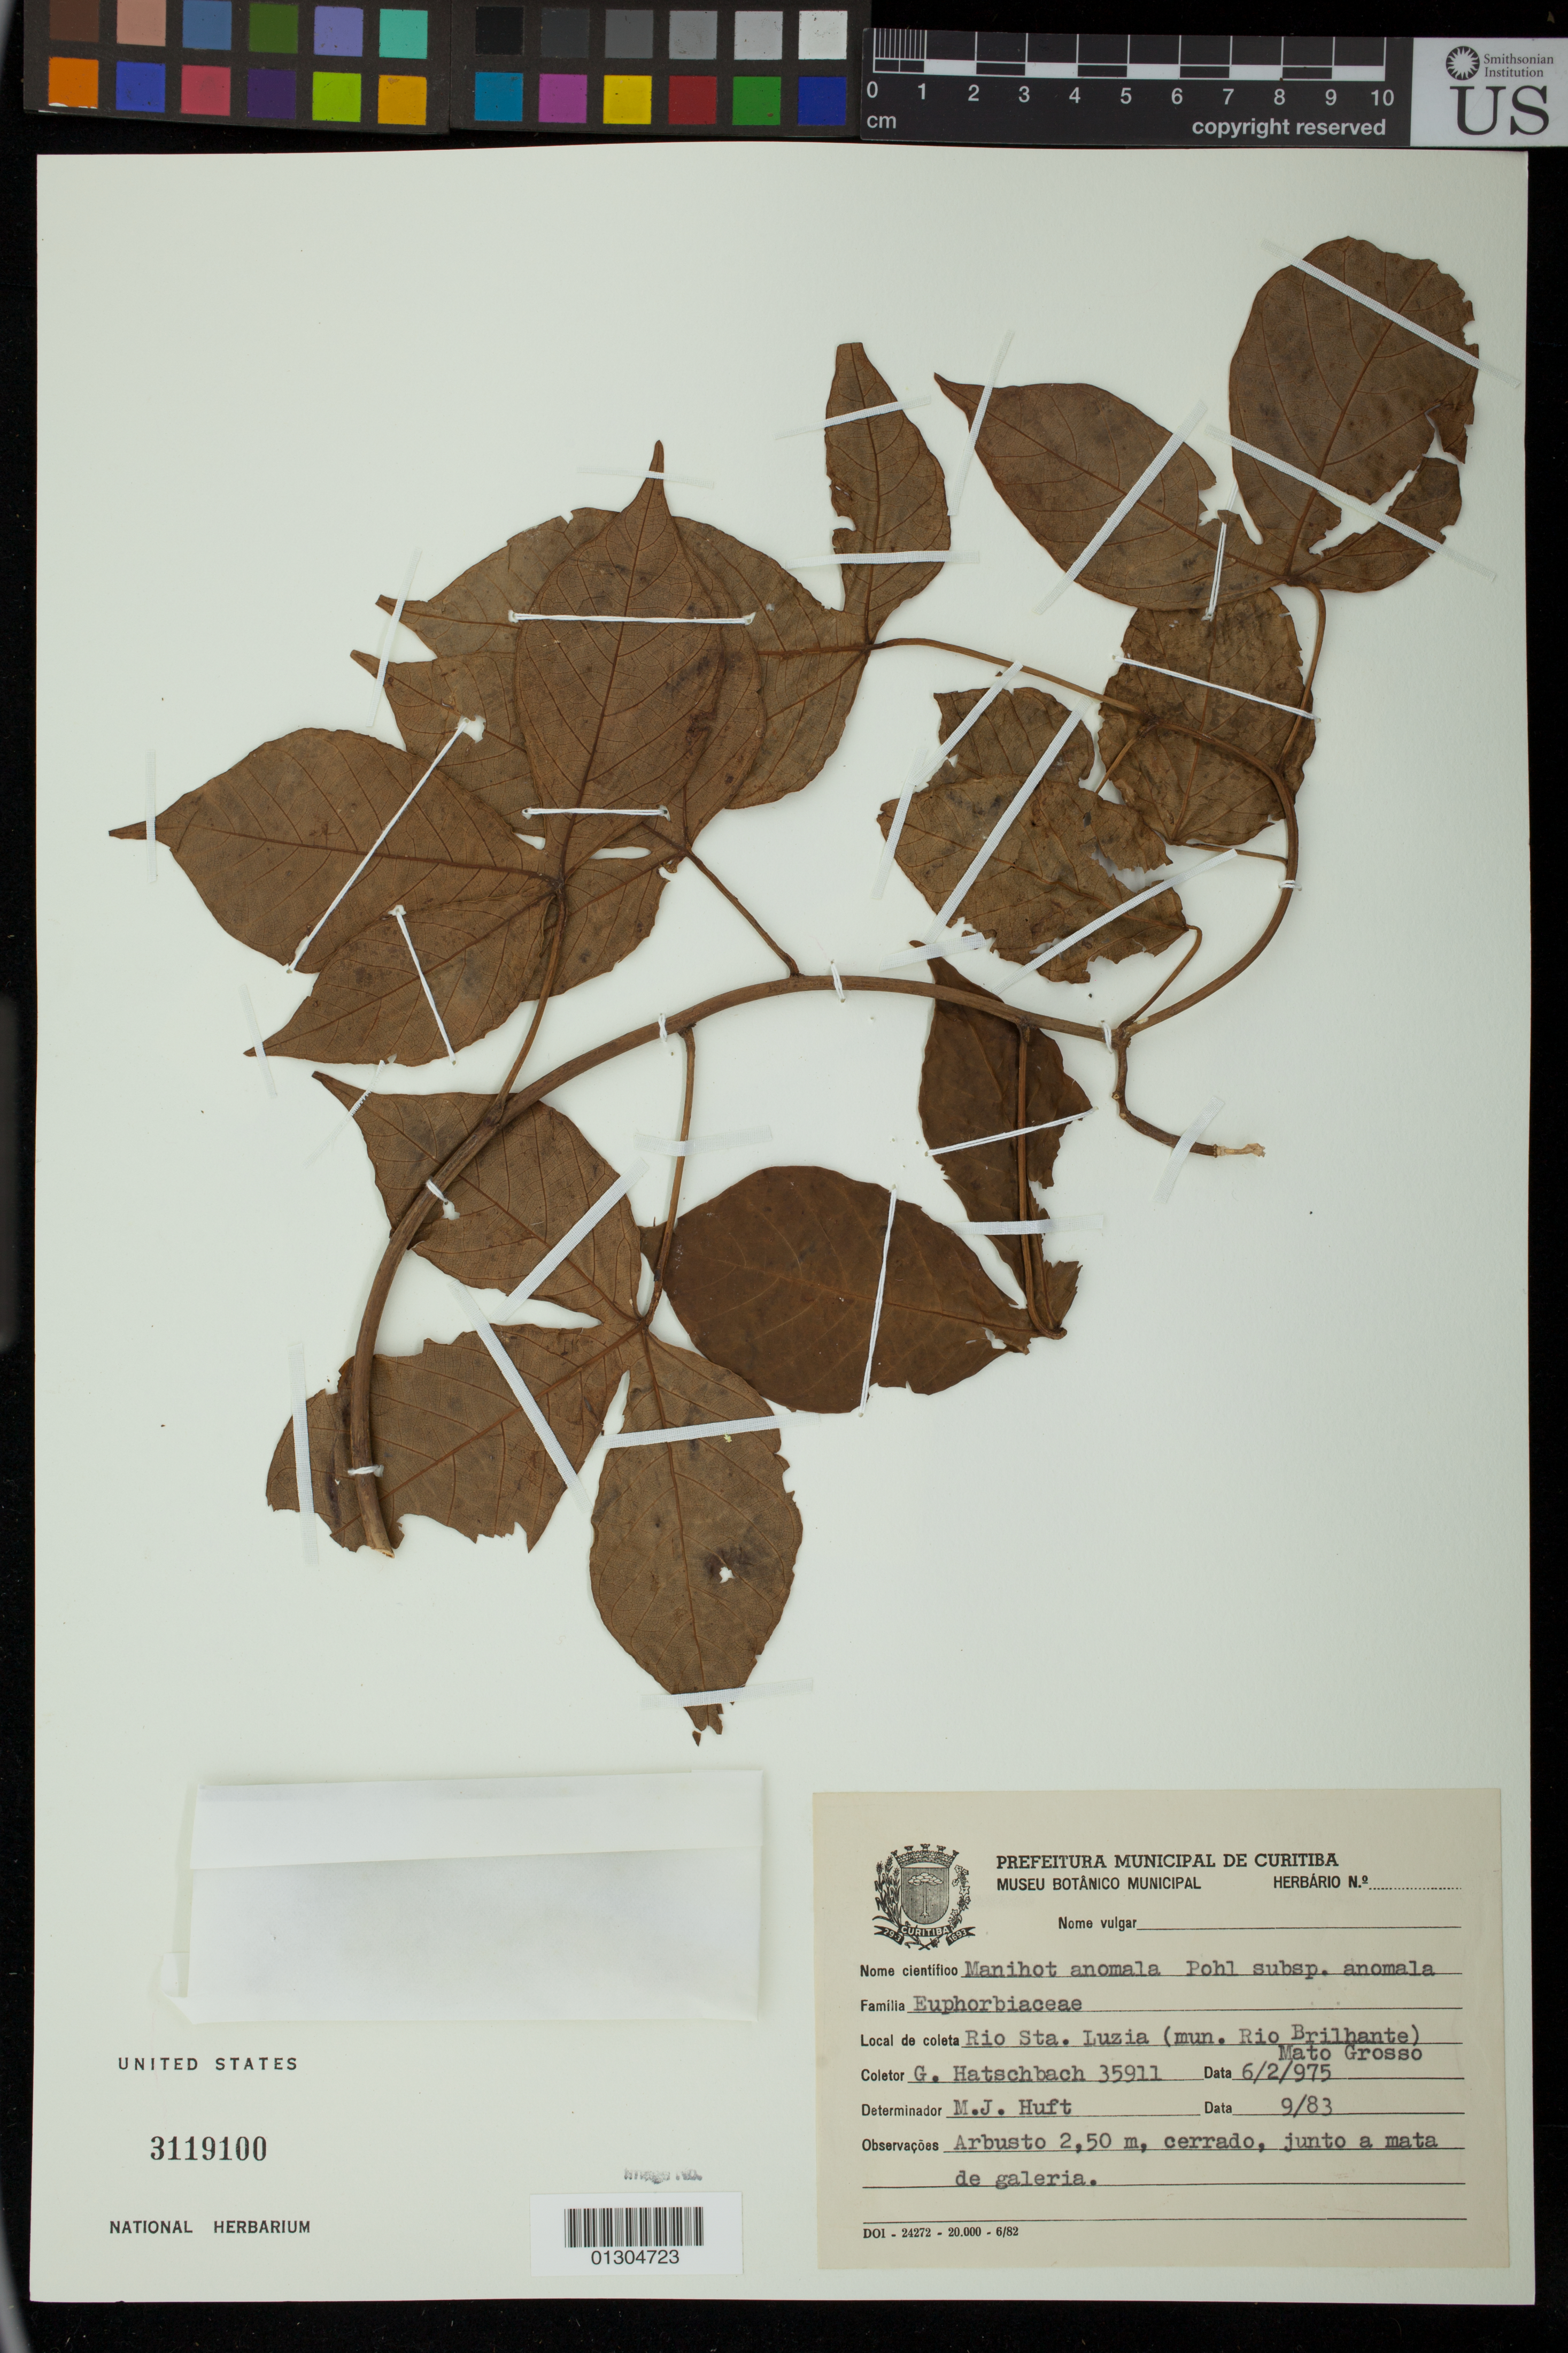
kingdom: Plantae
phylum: Tracheophyta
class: Magnoliopsida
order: Malpighiales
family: Euphorbiaceae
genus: Manihot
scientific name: Manihot anomala subsp. anomala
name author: Pohl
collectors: G. Hatschbach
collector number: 35911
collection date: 1975-02-06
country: Brazil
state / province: Mato Grosso do Sul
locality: Rio Sta. Luzia (mun. Rio Brilhante)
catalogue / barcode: US 3119100